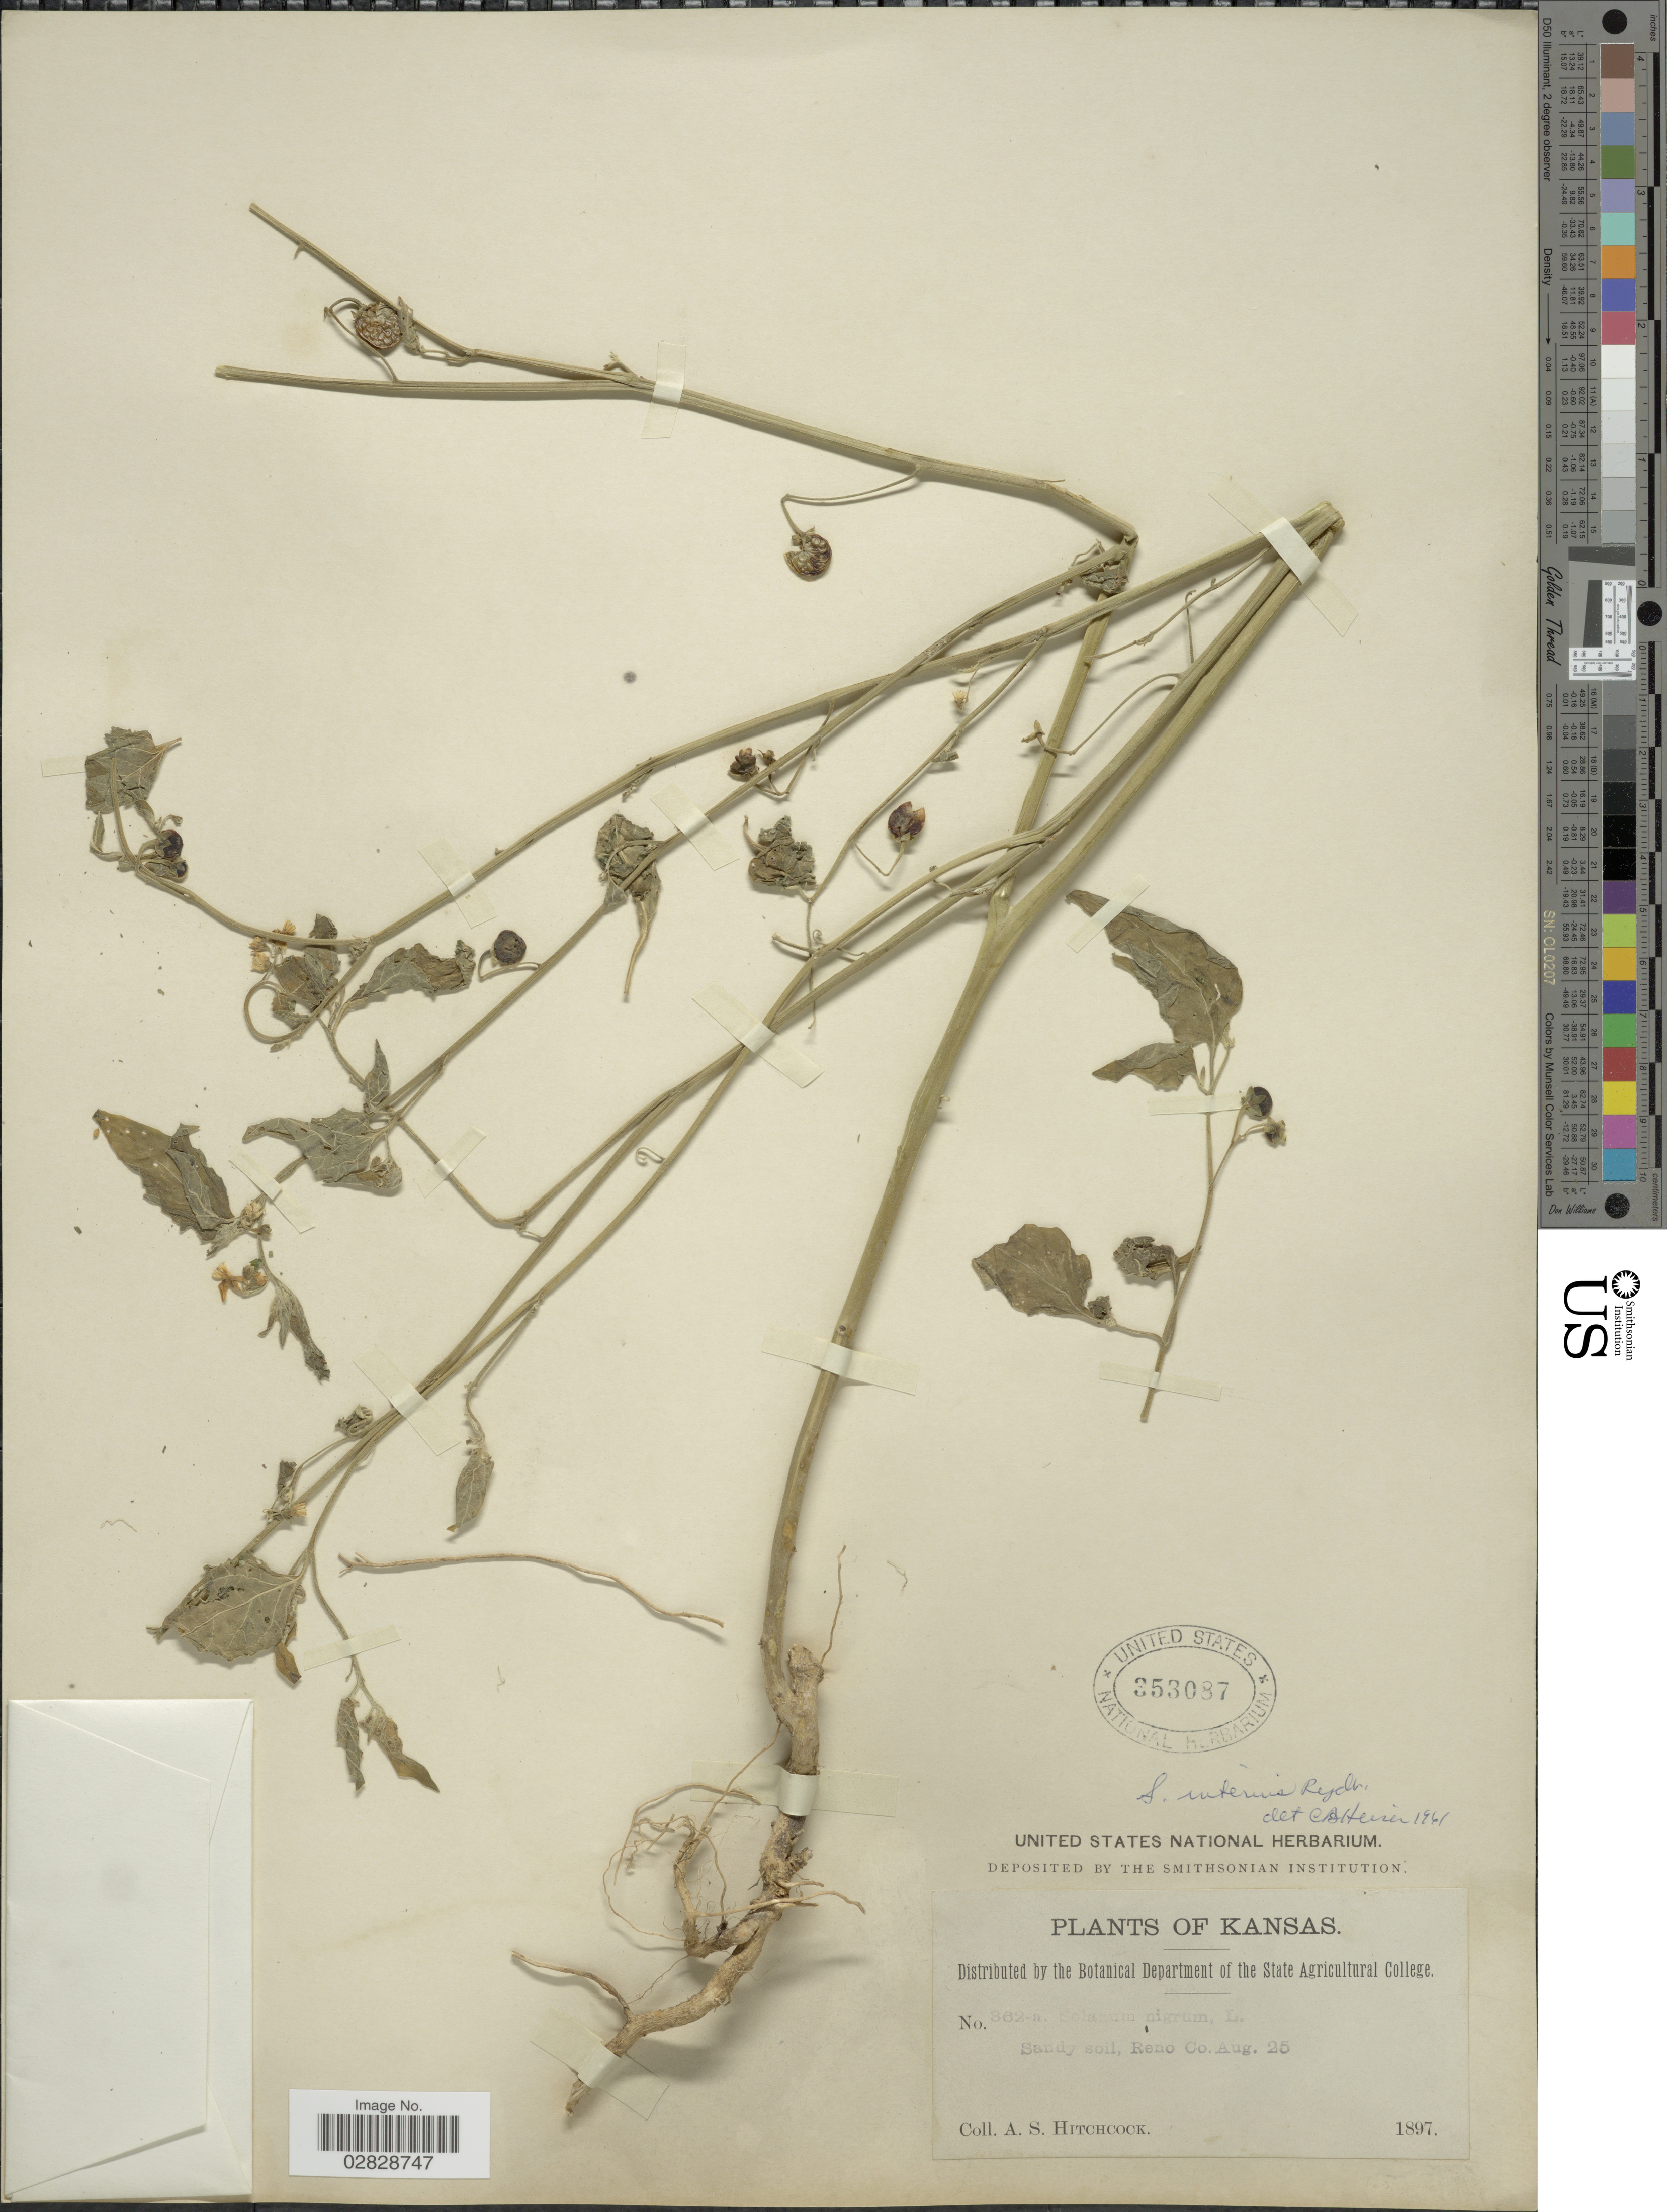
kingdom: Plantae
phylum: Tracheophyta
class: Magnoliopsida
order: Solanales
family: Solanaceae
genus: Solanum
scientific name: Solanum interius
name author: Rydb.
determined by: Knapp, S. D.; Särkinen, T.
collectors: A. S. Hitchcock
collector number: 362-a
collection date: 1897-08-25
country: United States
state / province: Kansas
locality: Reno Co.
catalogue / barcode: US 353087